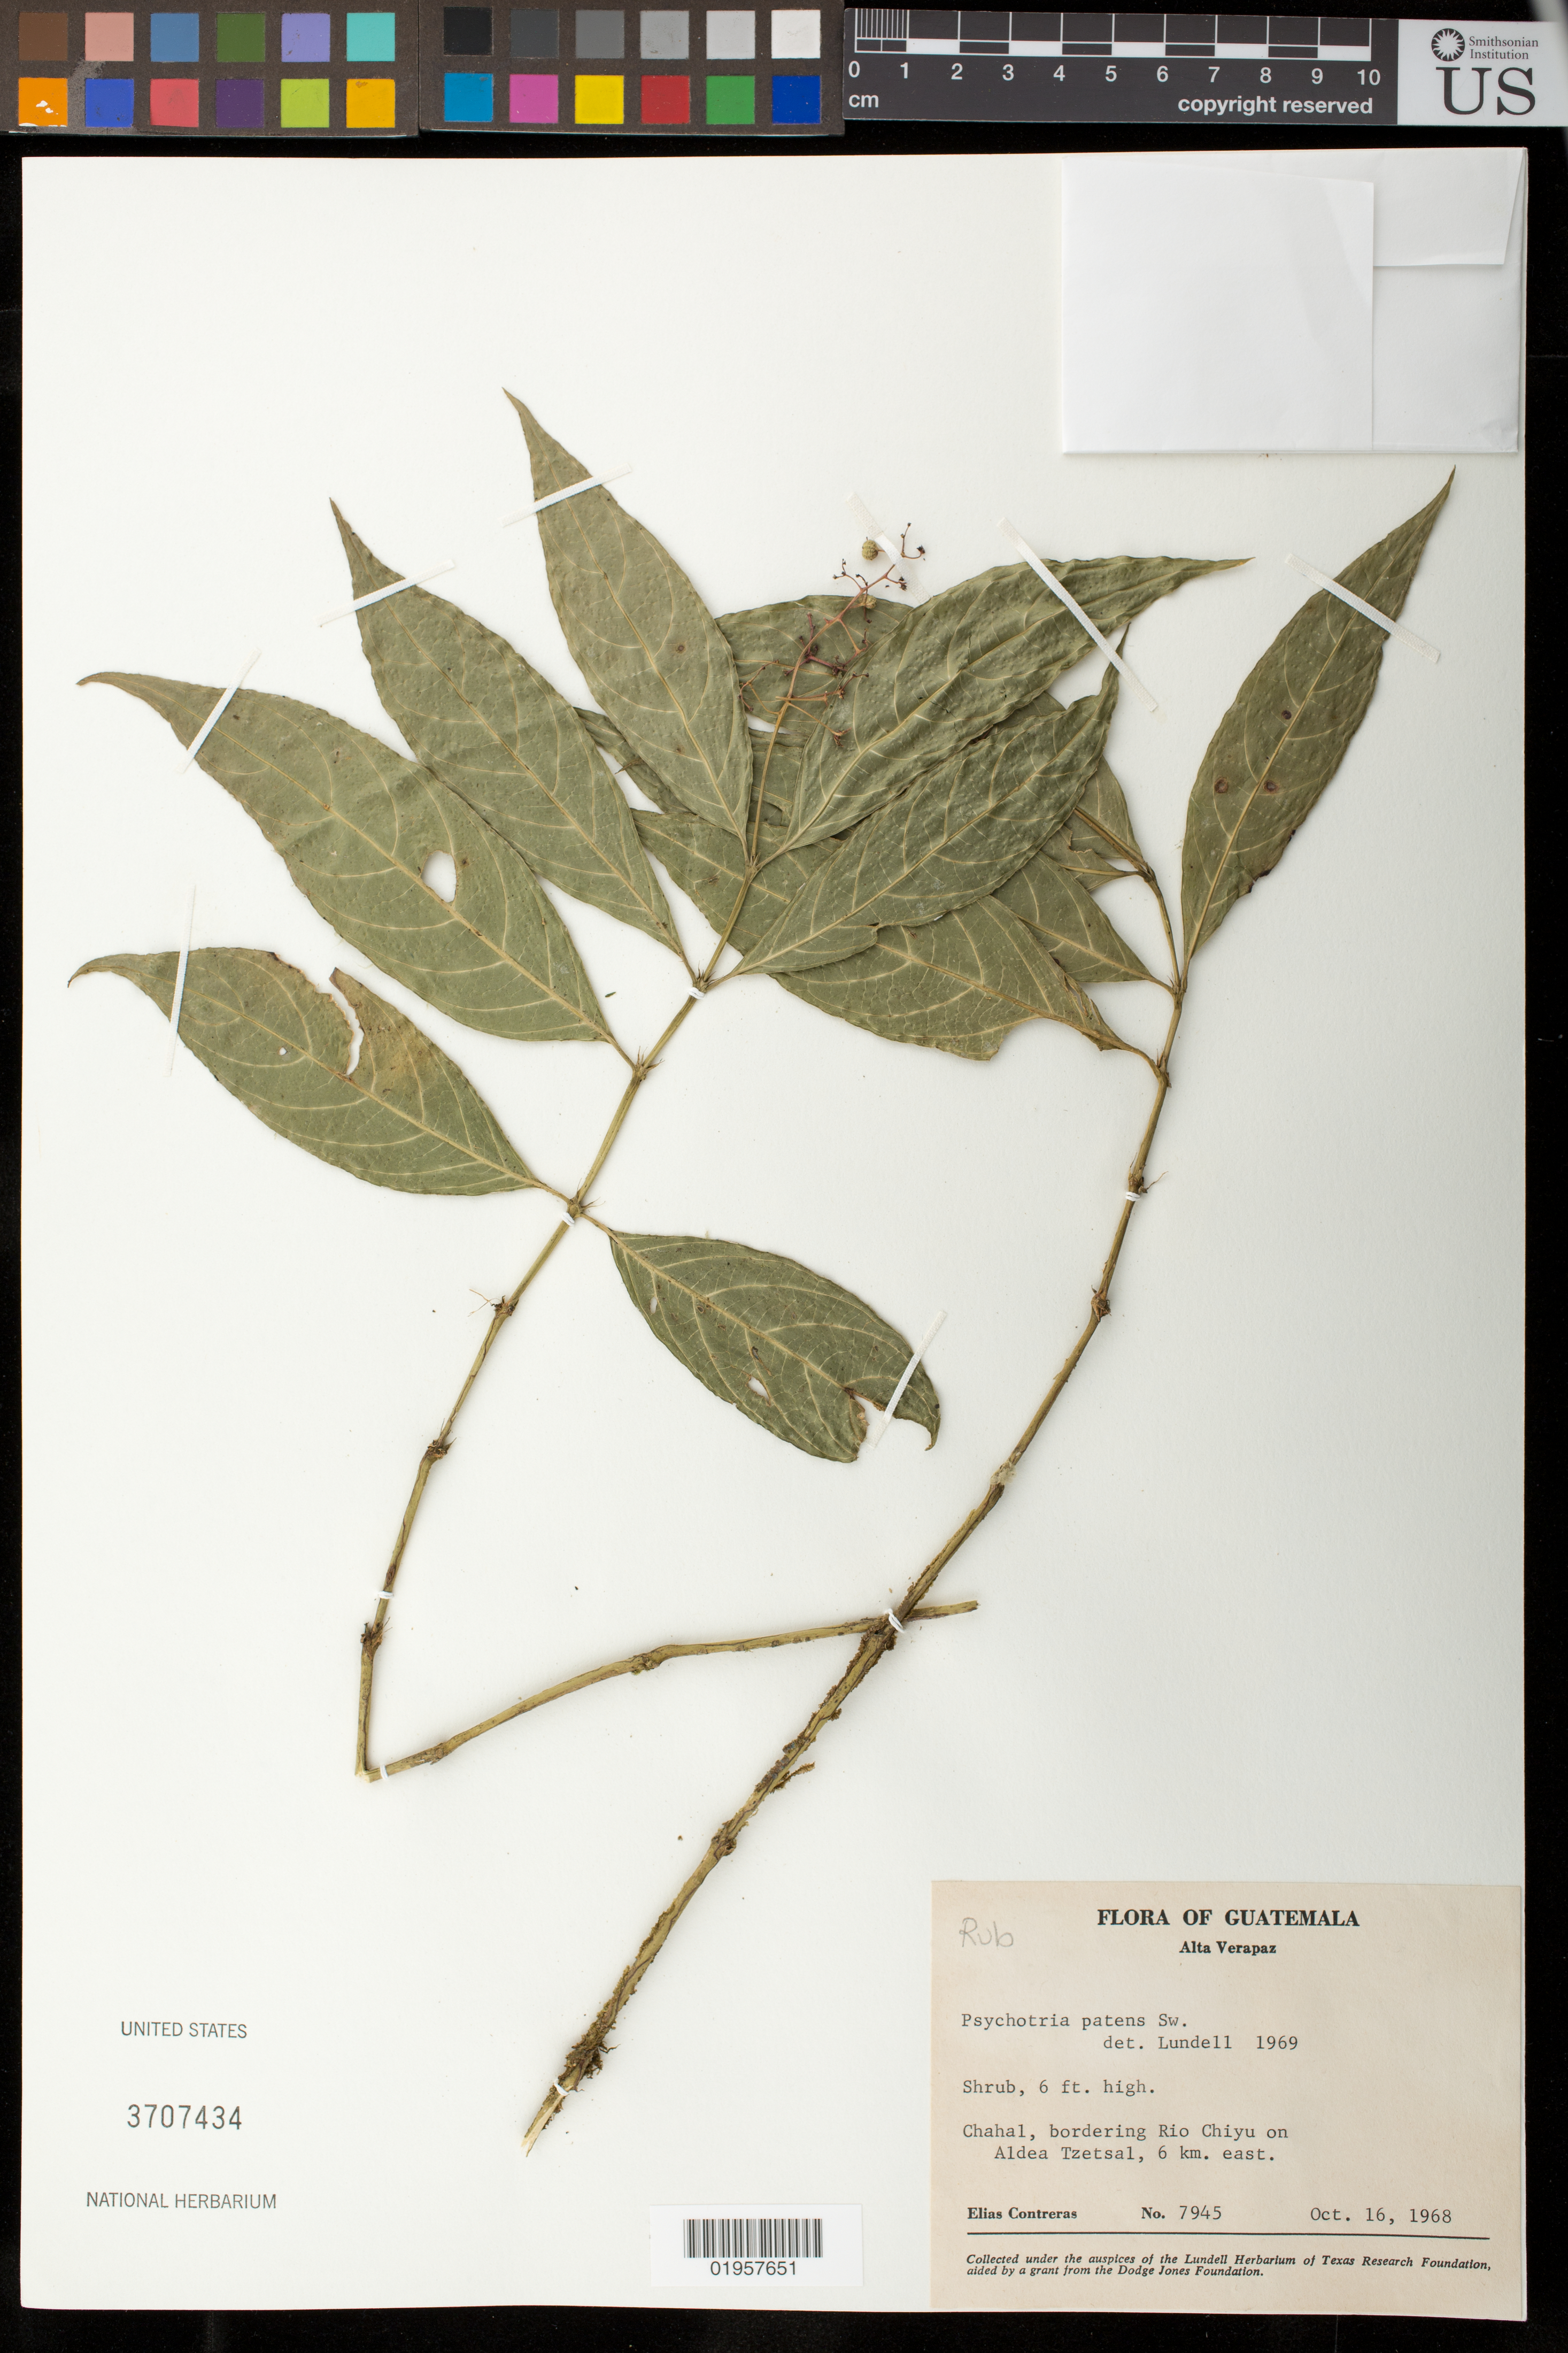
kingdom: Plantae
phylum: Tracheophyta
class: Magnoliopsida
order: Gentianales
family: Rubiaceae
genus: Psychotria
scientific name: Psychotria patens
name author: Sw.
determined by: Lundell, C. L.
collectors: E. Contreras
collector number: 7945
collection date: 1968-10-16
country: Guatemala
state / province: Alta Verapaz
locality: Chahal, bordering Rio Chiyu on Aldea Tzetsal, 6 km east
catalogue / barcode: US 3707434